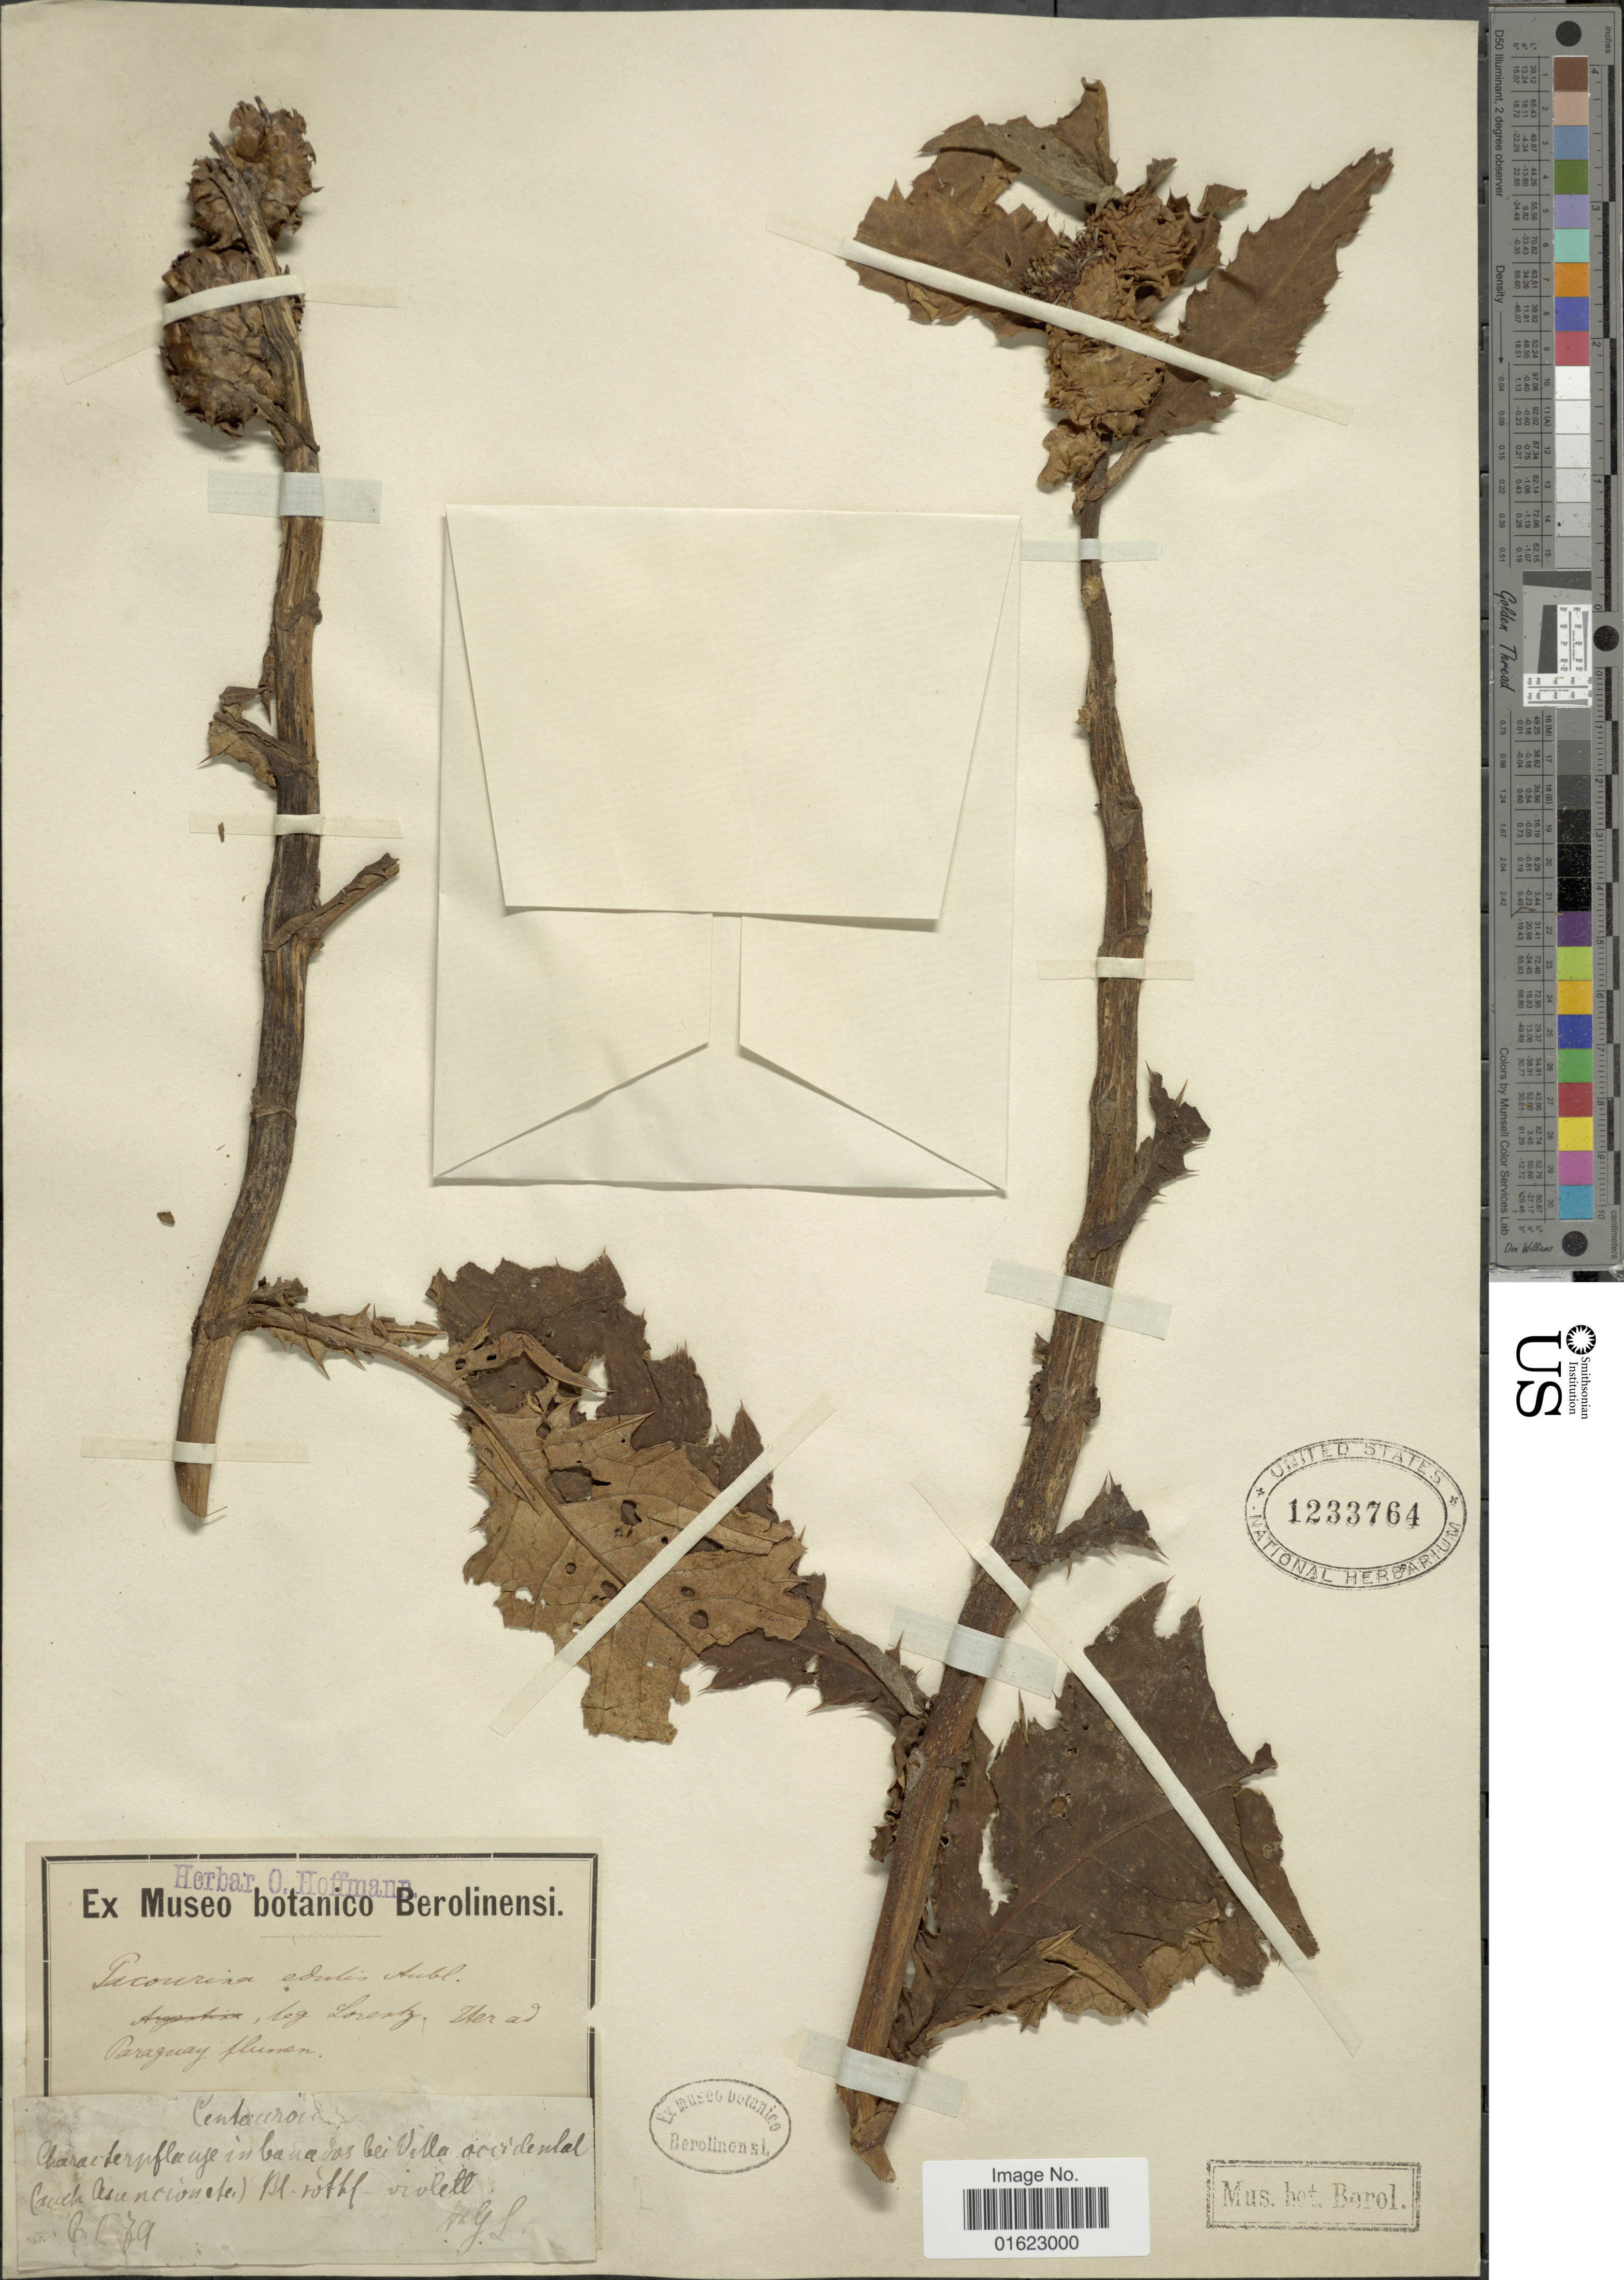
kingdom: Plantae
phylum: Tracheophyta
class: Magnoliopsida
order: Asterales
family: Asteraceae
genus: Pacourina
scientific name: Pacourina edulis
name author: Aubl.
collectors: P. G. Lorentz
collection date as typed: Transcribed d/m/y: 6/1/79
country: Paraguay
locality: Paraguay flumen.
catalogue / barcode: US 1233764